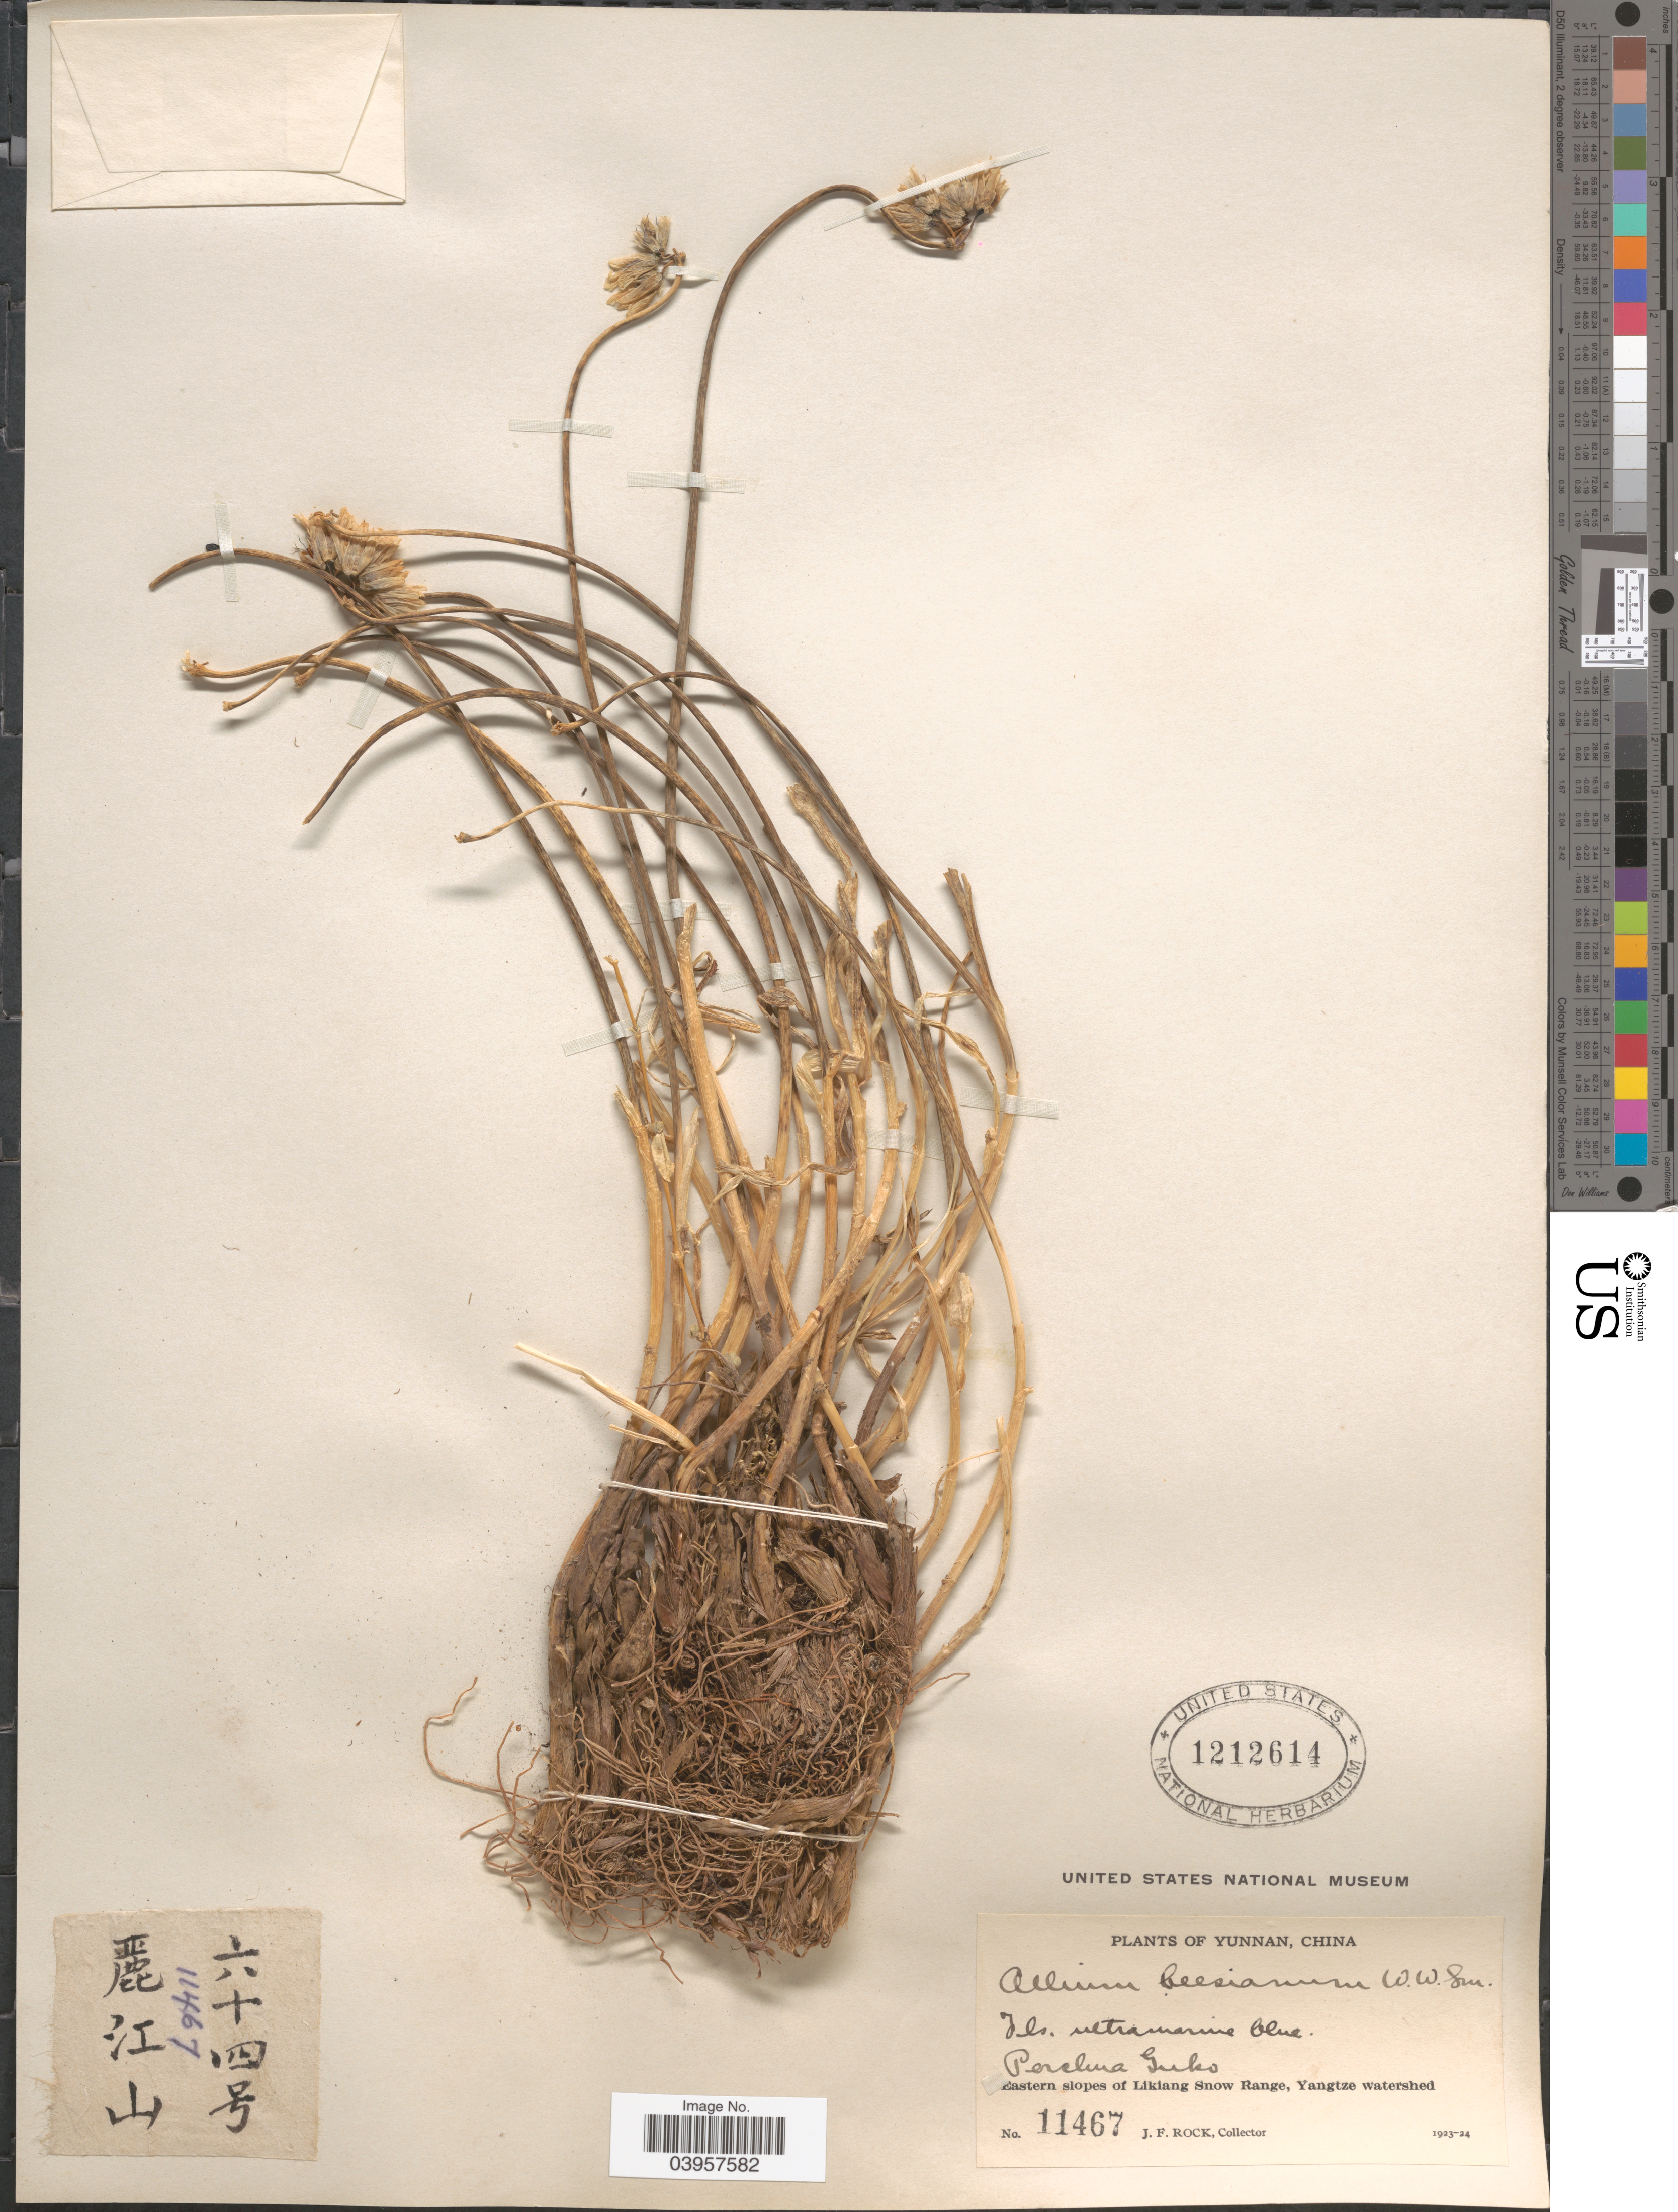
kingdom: Plantae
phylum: Tracheophyta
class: Liliopsida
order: Asparagales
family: Amaryllidaceae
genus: Allium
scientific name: Allium beesianum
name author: W.W. Sm.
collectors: J. Rock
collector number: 11467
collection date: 1923/1924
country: China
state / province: Yunnan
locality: Pershuna Guko [interpreted]. Eastern slopes of Likiang Snow Range, Yangtze watershed.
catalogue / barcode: US 1212614